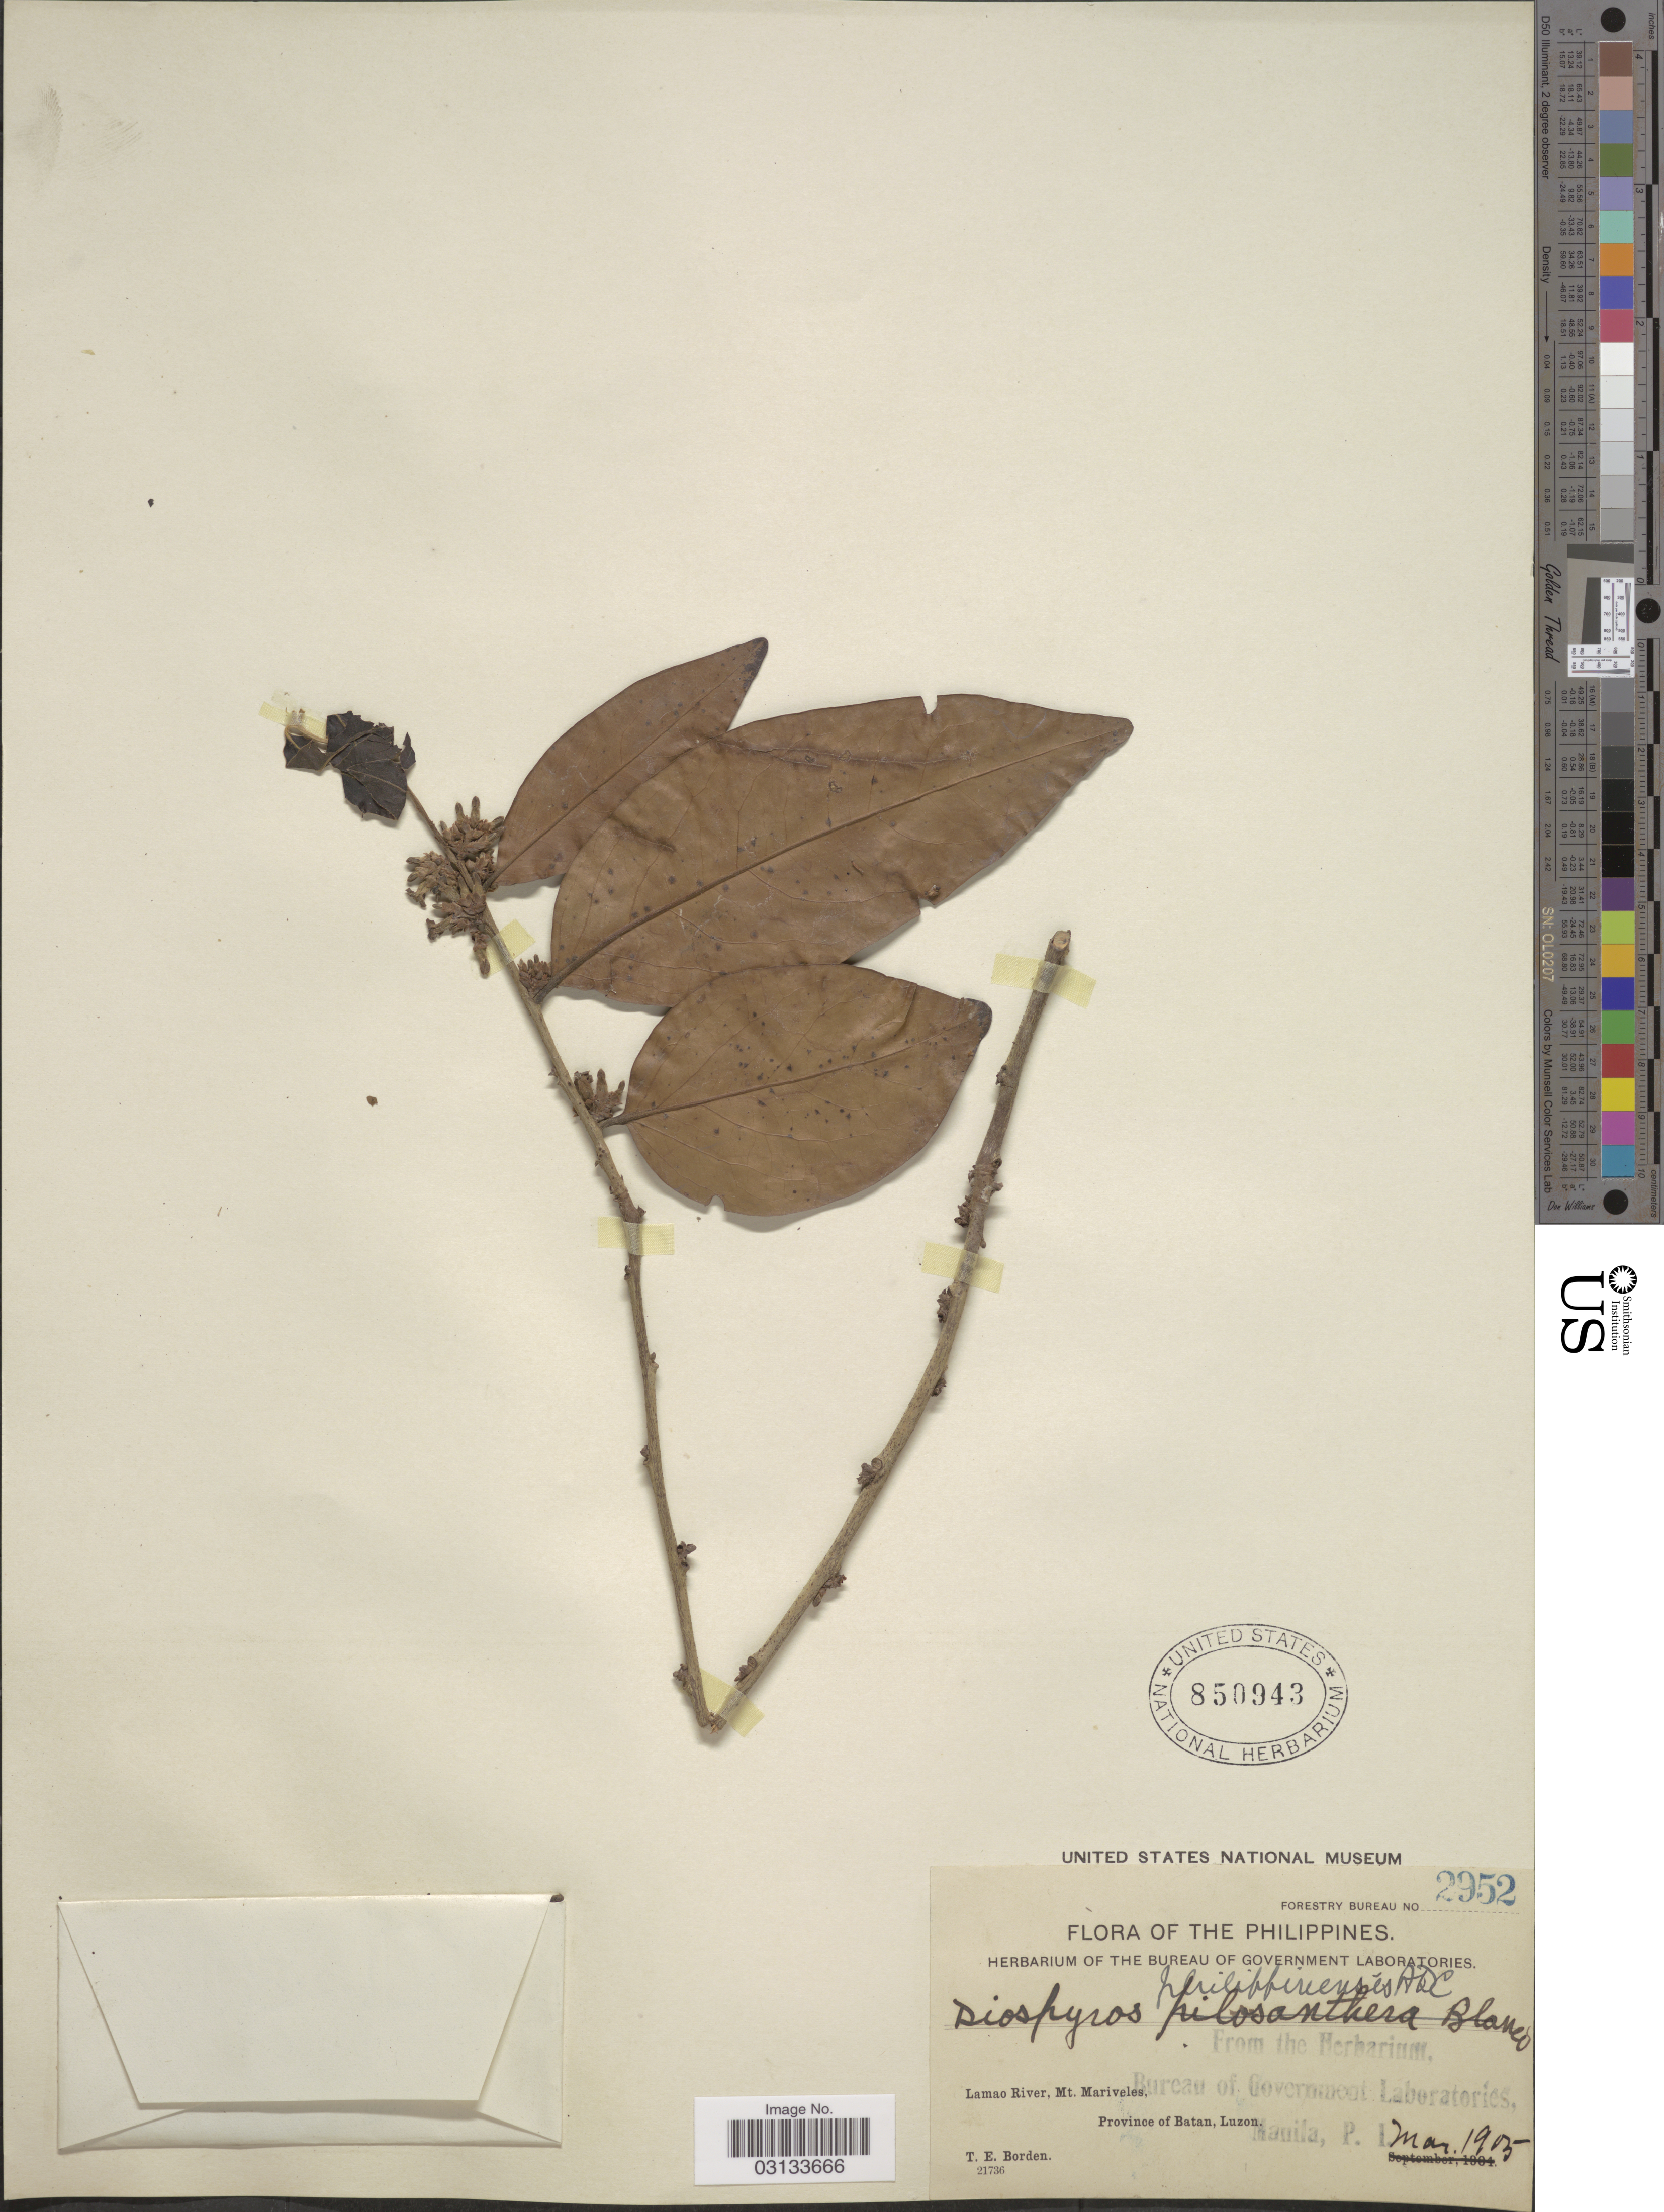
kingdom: Plantae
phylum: Tracheophyta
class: Magnoliopsida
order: Ericales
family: Ebenaceae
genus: Diospyros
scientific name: Diospyros philippinensis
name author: A. DC.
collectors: T. E. Borden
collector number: Forestry Bureau 2952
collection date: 1905-03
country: Philippines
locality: Lamao River, Mt. Mariveles, Province of Batan, Luzon.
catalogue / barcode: US 850943